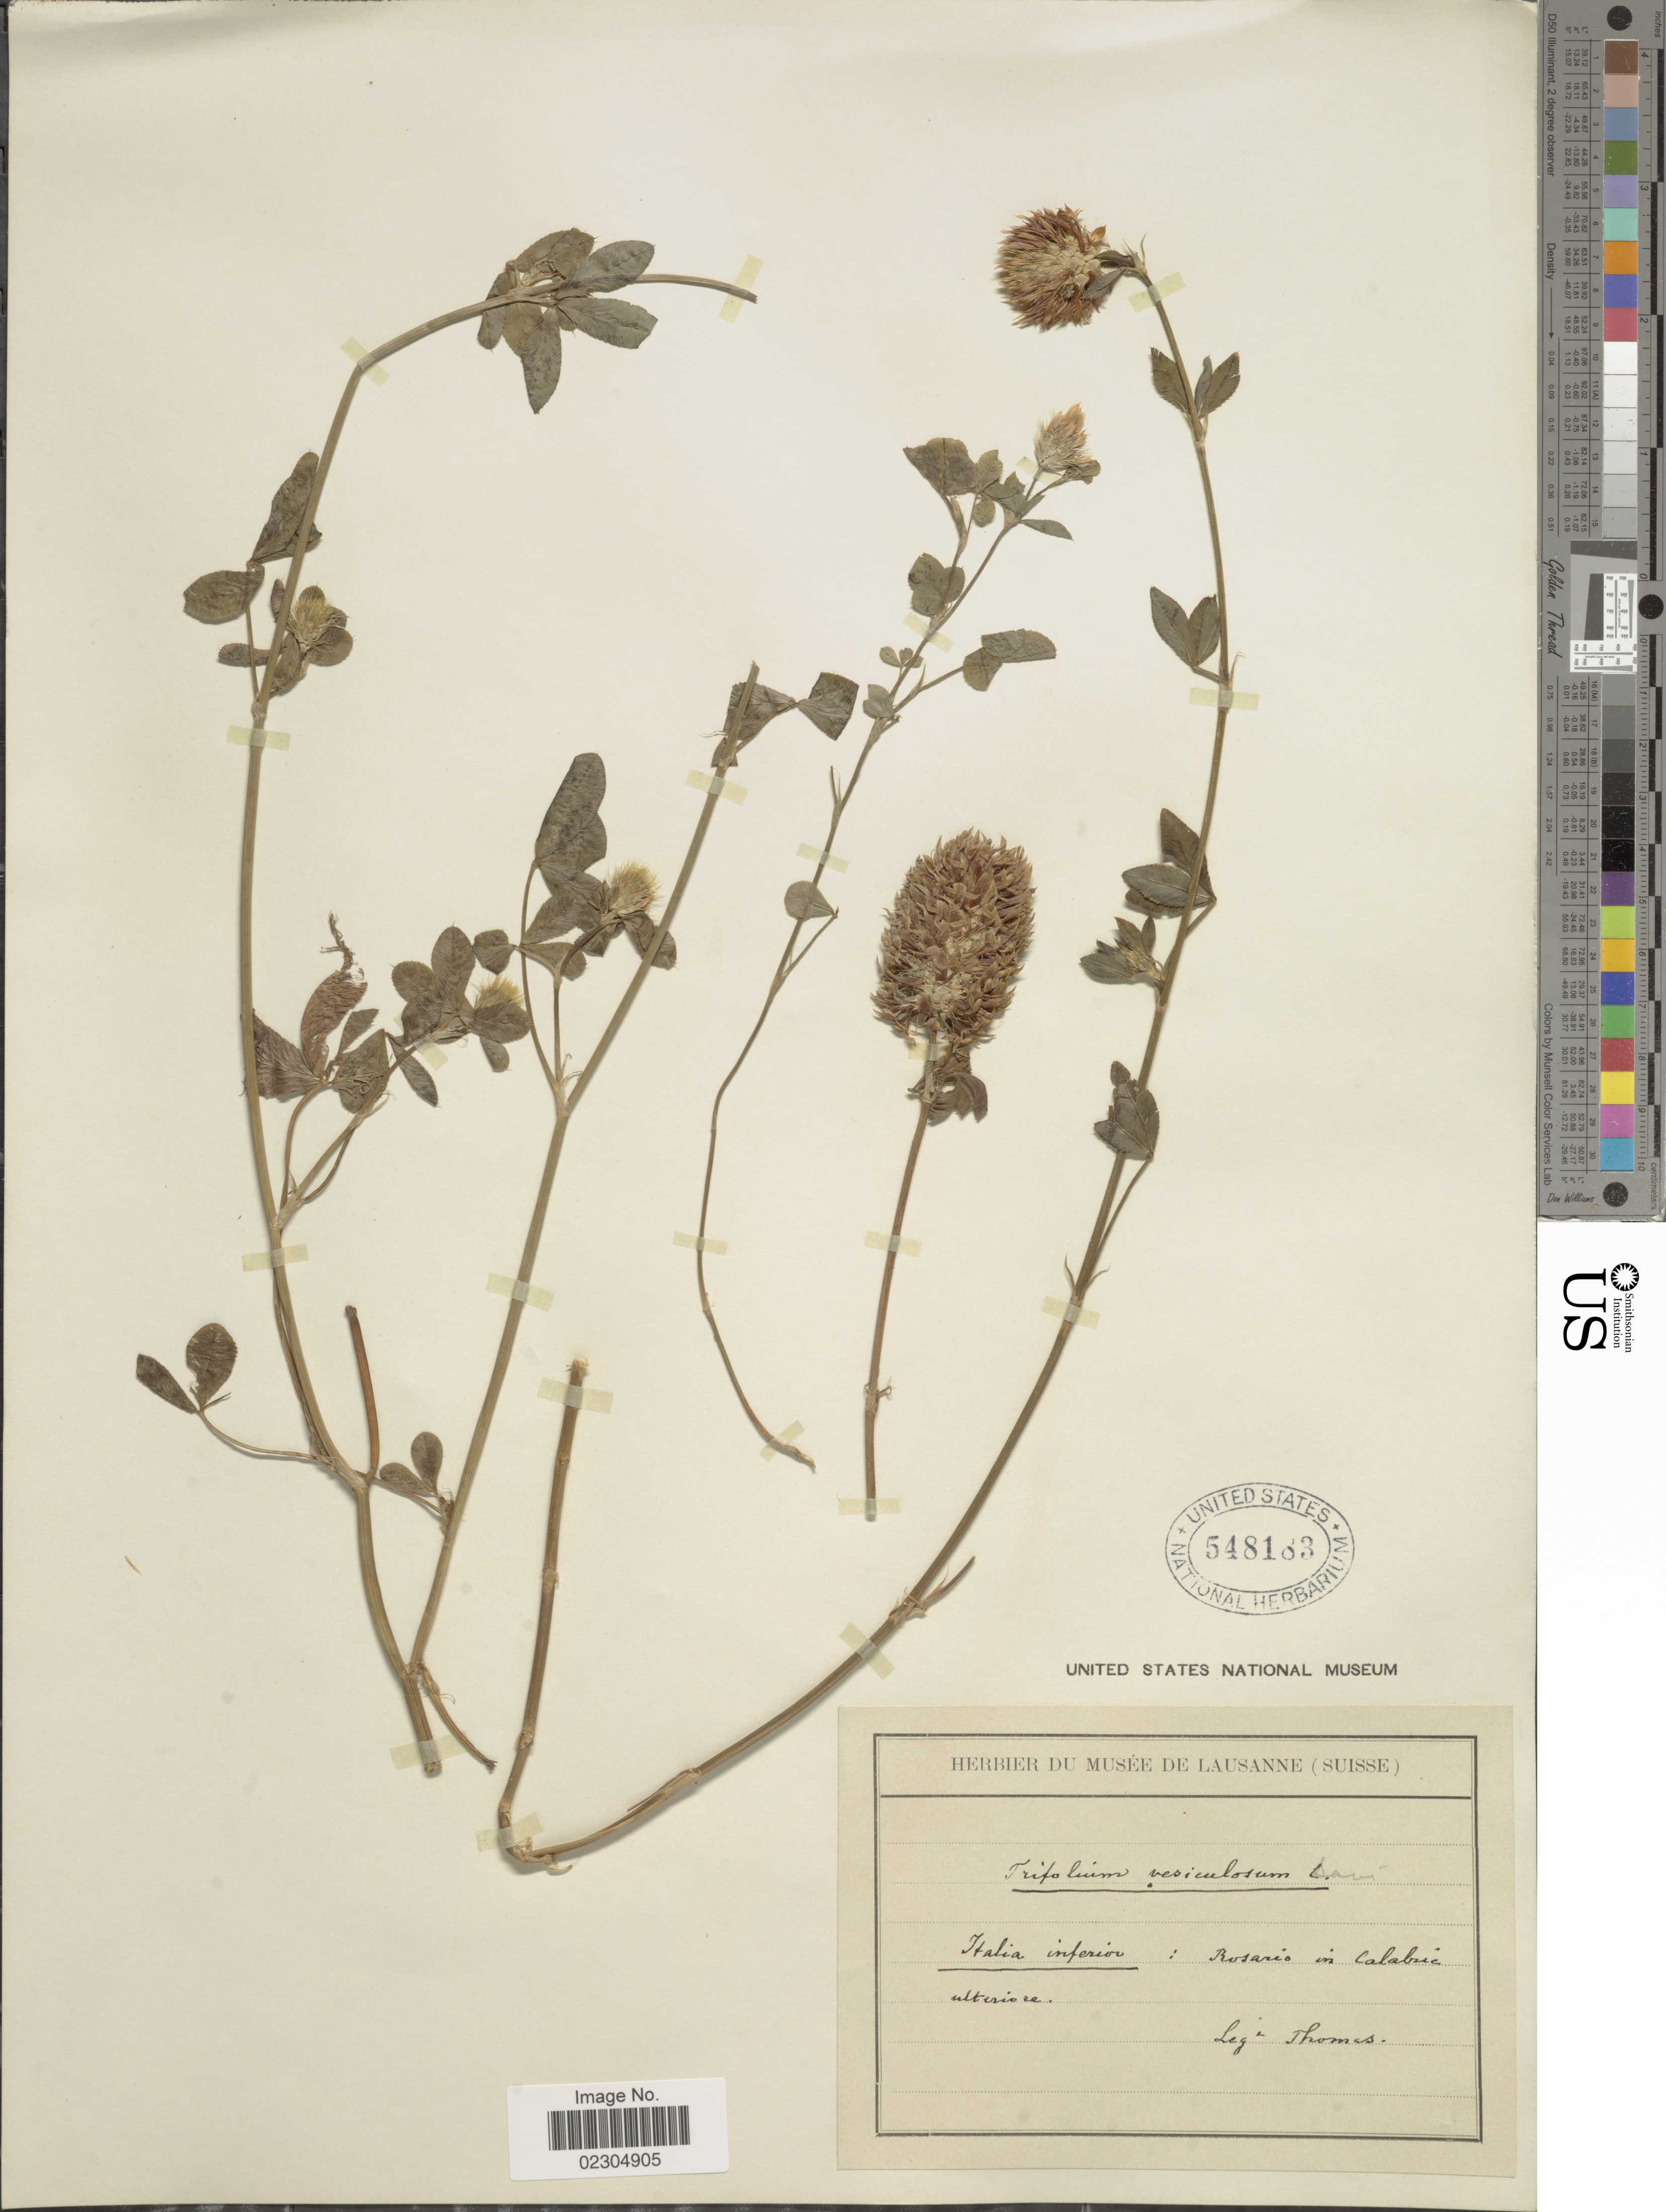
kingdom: Plantae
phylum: Tracheophyta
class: Magnoliopsida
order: Fabales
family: Fabaceae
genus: Trifolium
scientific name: Trifolium vesiculosum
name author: Savi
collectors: -- Thomas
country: Italy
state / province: Calabria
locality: Italia inferior: Rosario in Calabrie ulteriose. [interpreted]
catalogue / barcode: US 548183